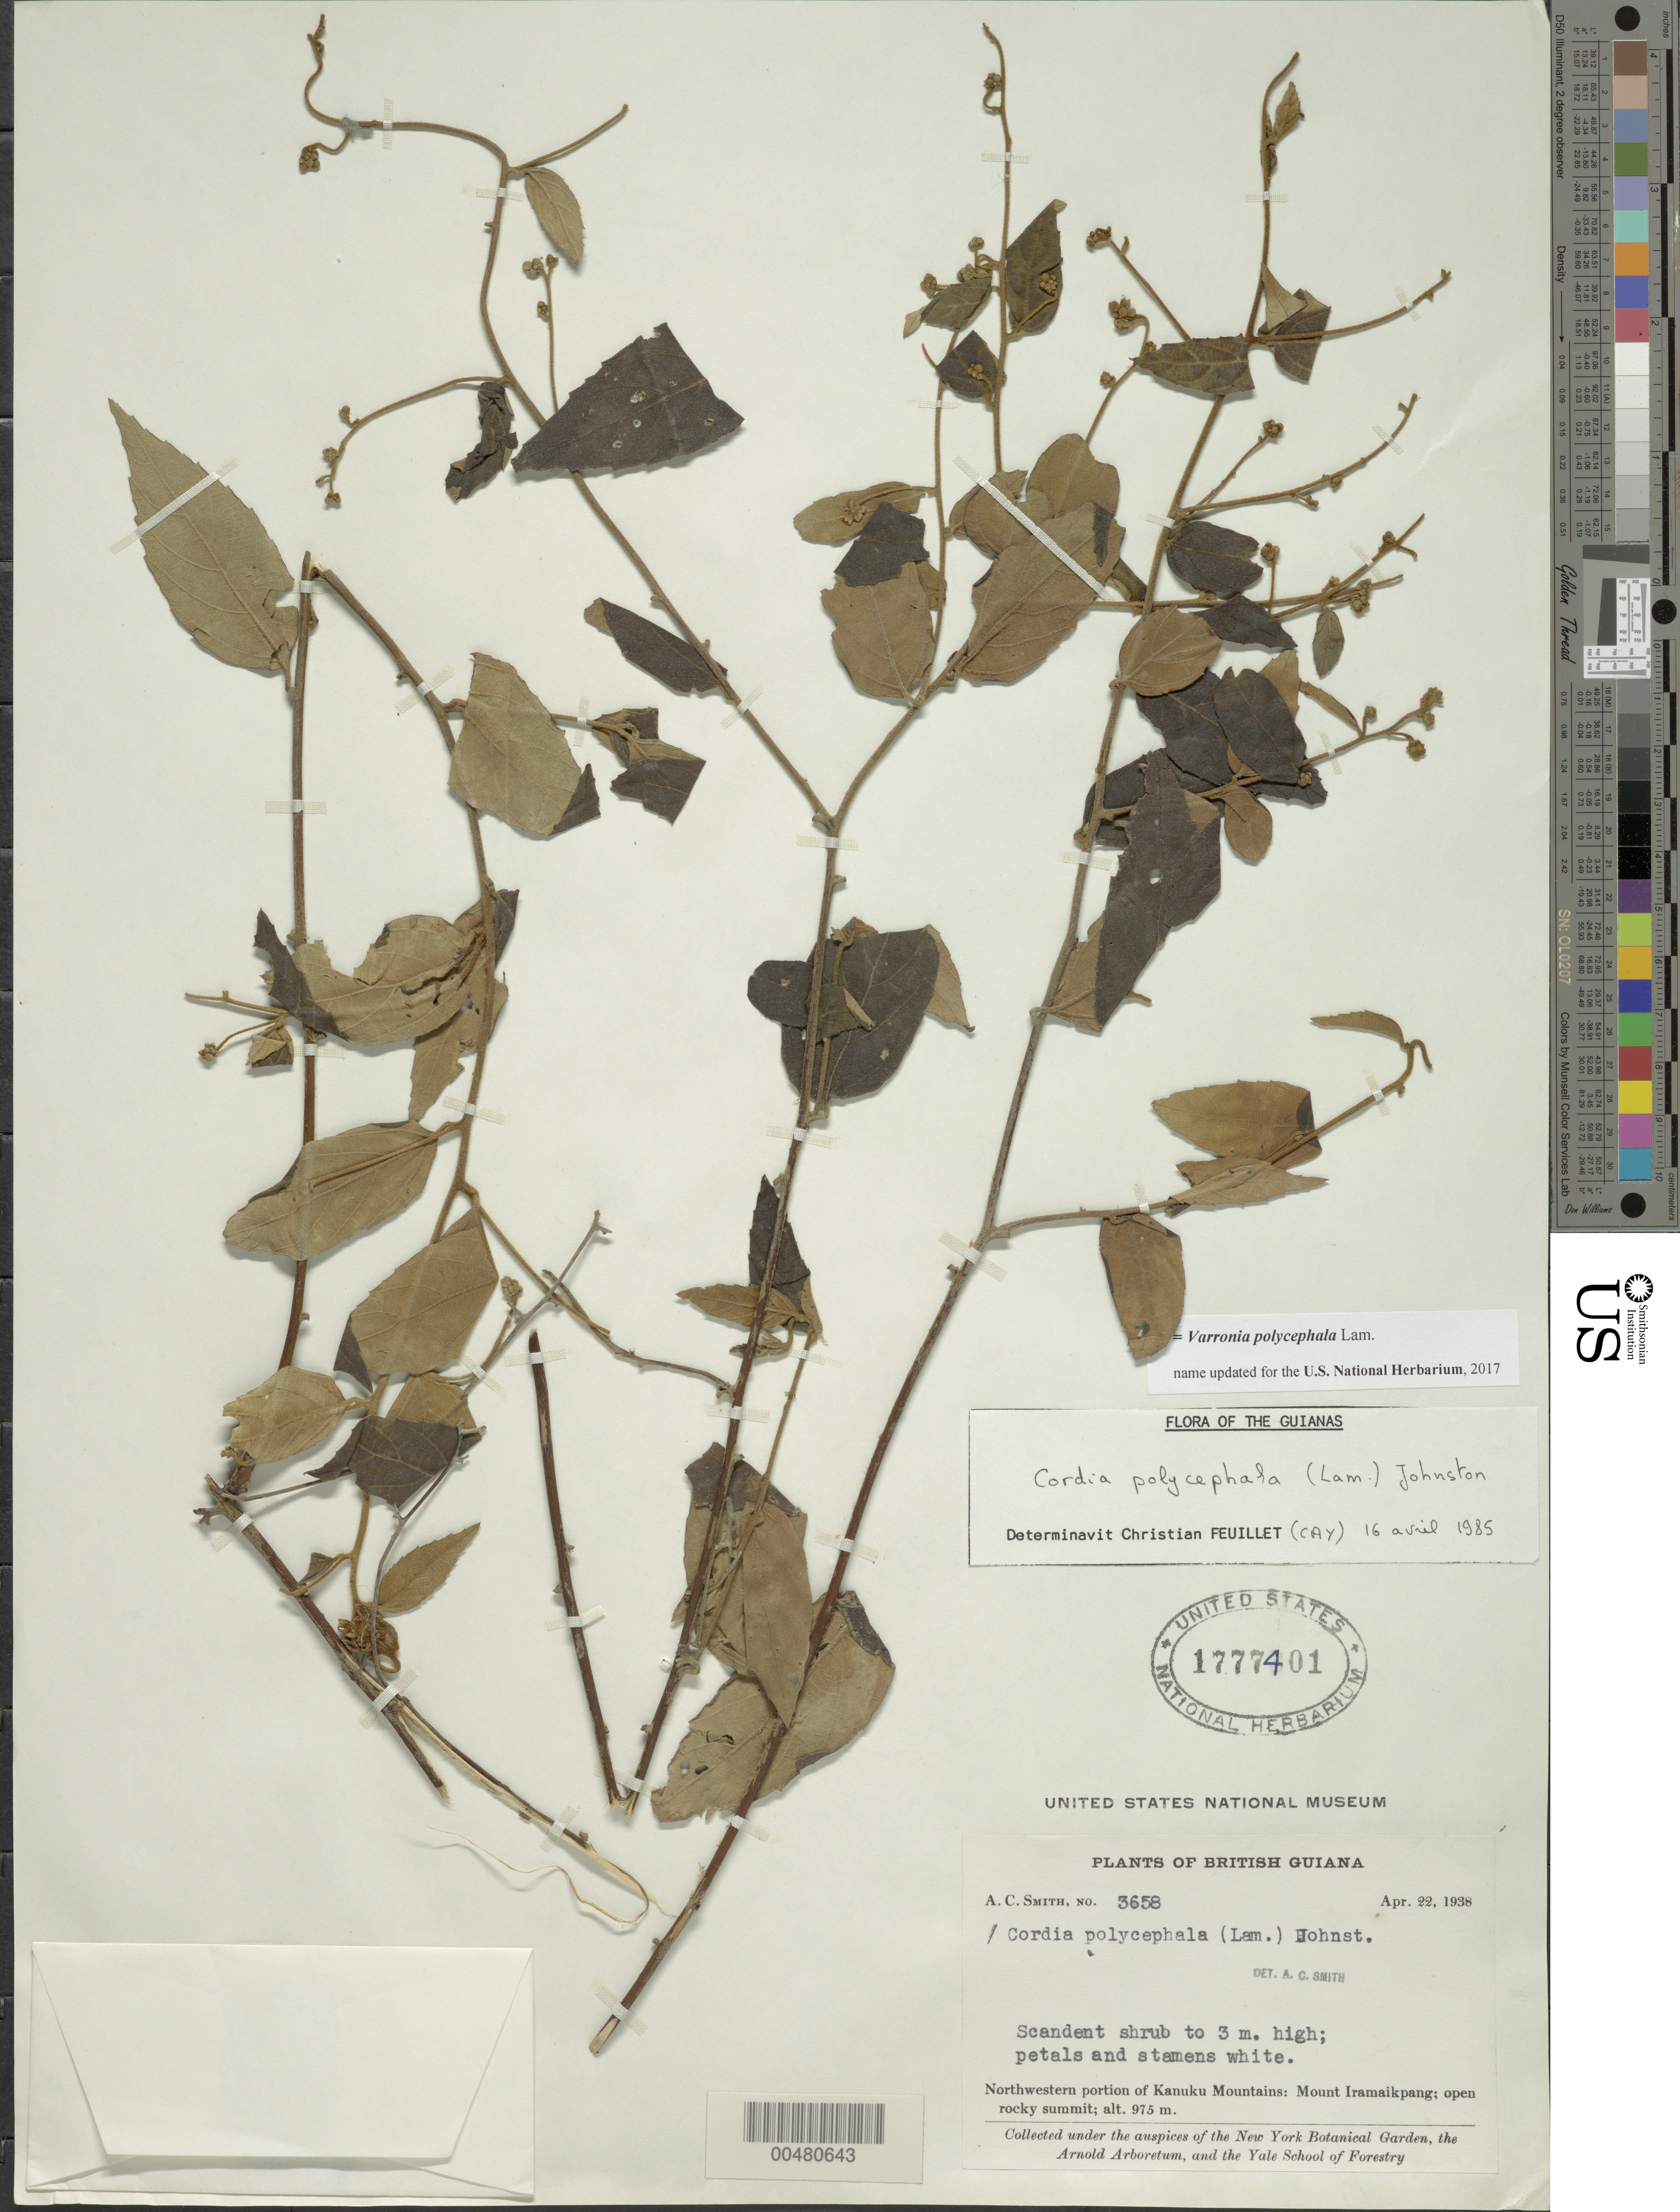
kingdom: Plantae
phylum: Tracheophyta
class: Magnoliopsida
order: Boraginales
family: Cordiaceae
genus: Varronia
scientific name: Varronia polycephala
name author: Lam.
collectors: A. C. Smith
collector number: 3658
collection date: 1938-04-22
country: Guyana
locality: British Guiana, Northwestern portion of Kanuku Mountains, Mount Iramaikpang.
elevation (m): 975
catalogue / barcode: US 1777401